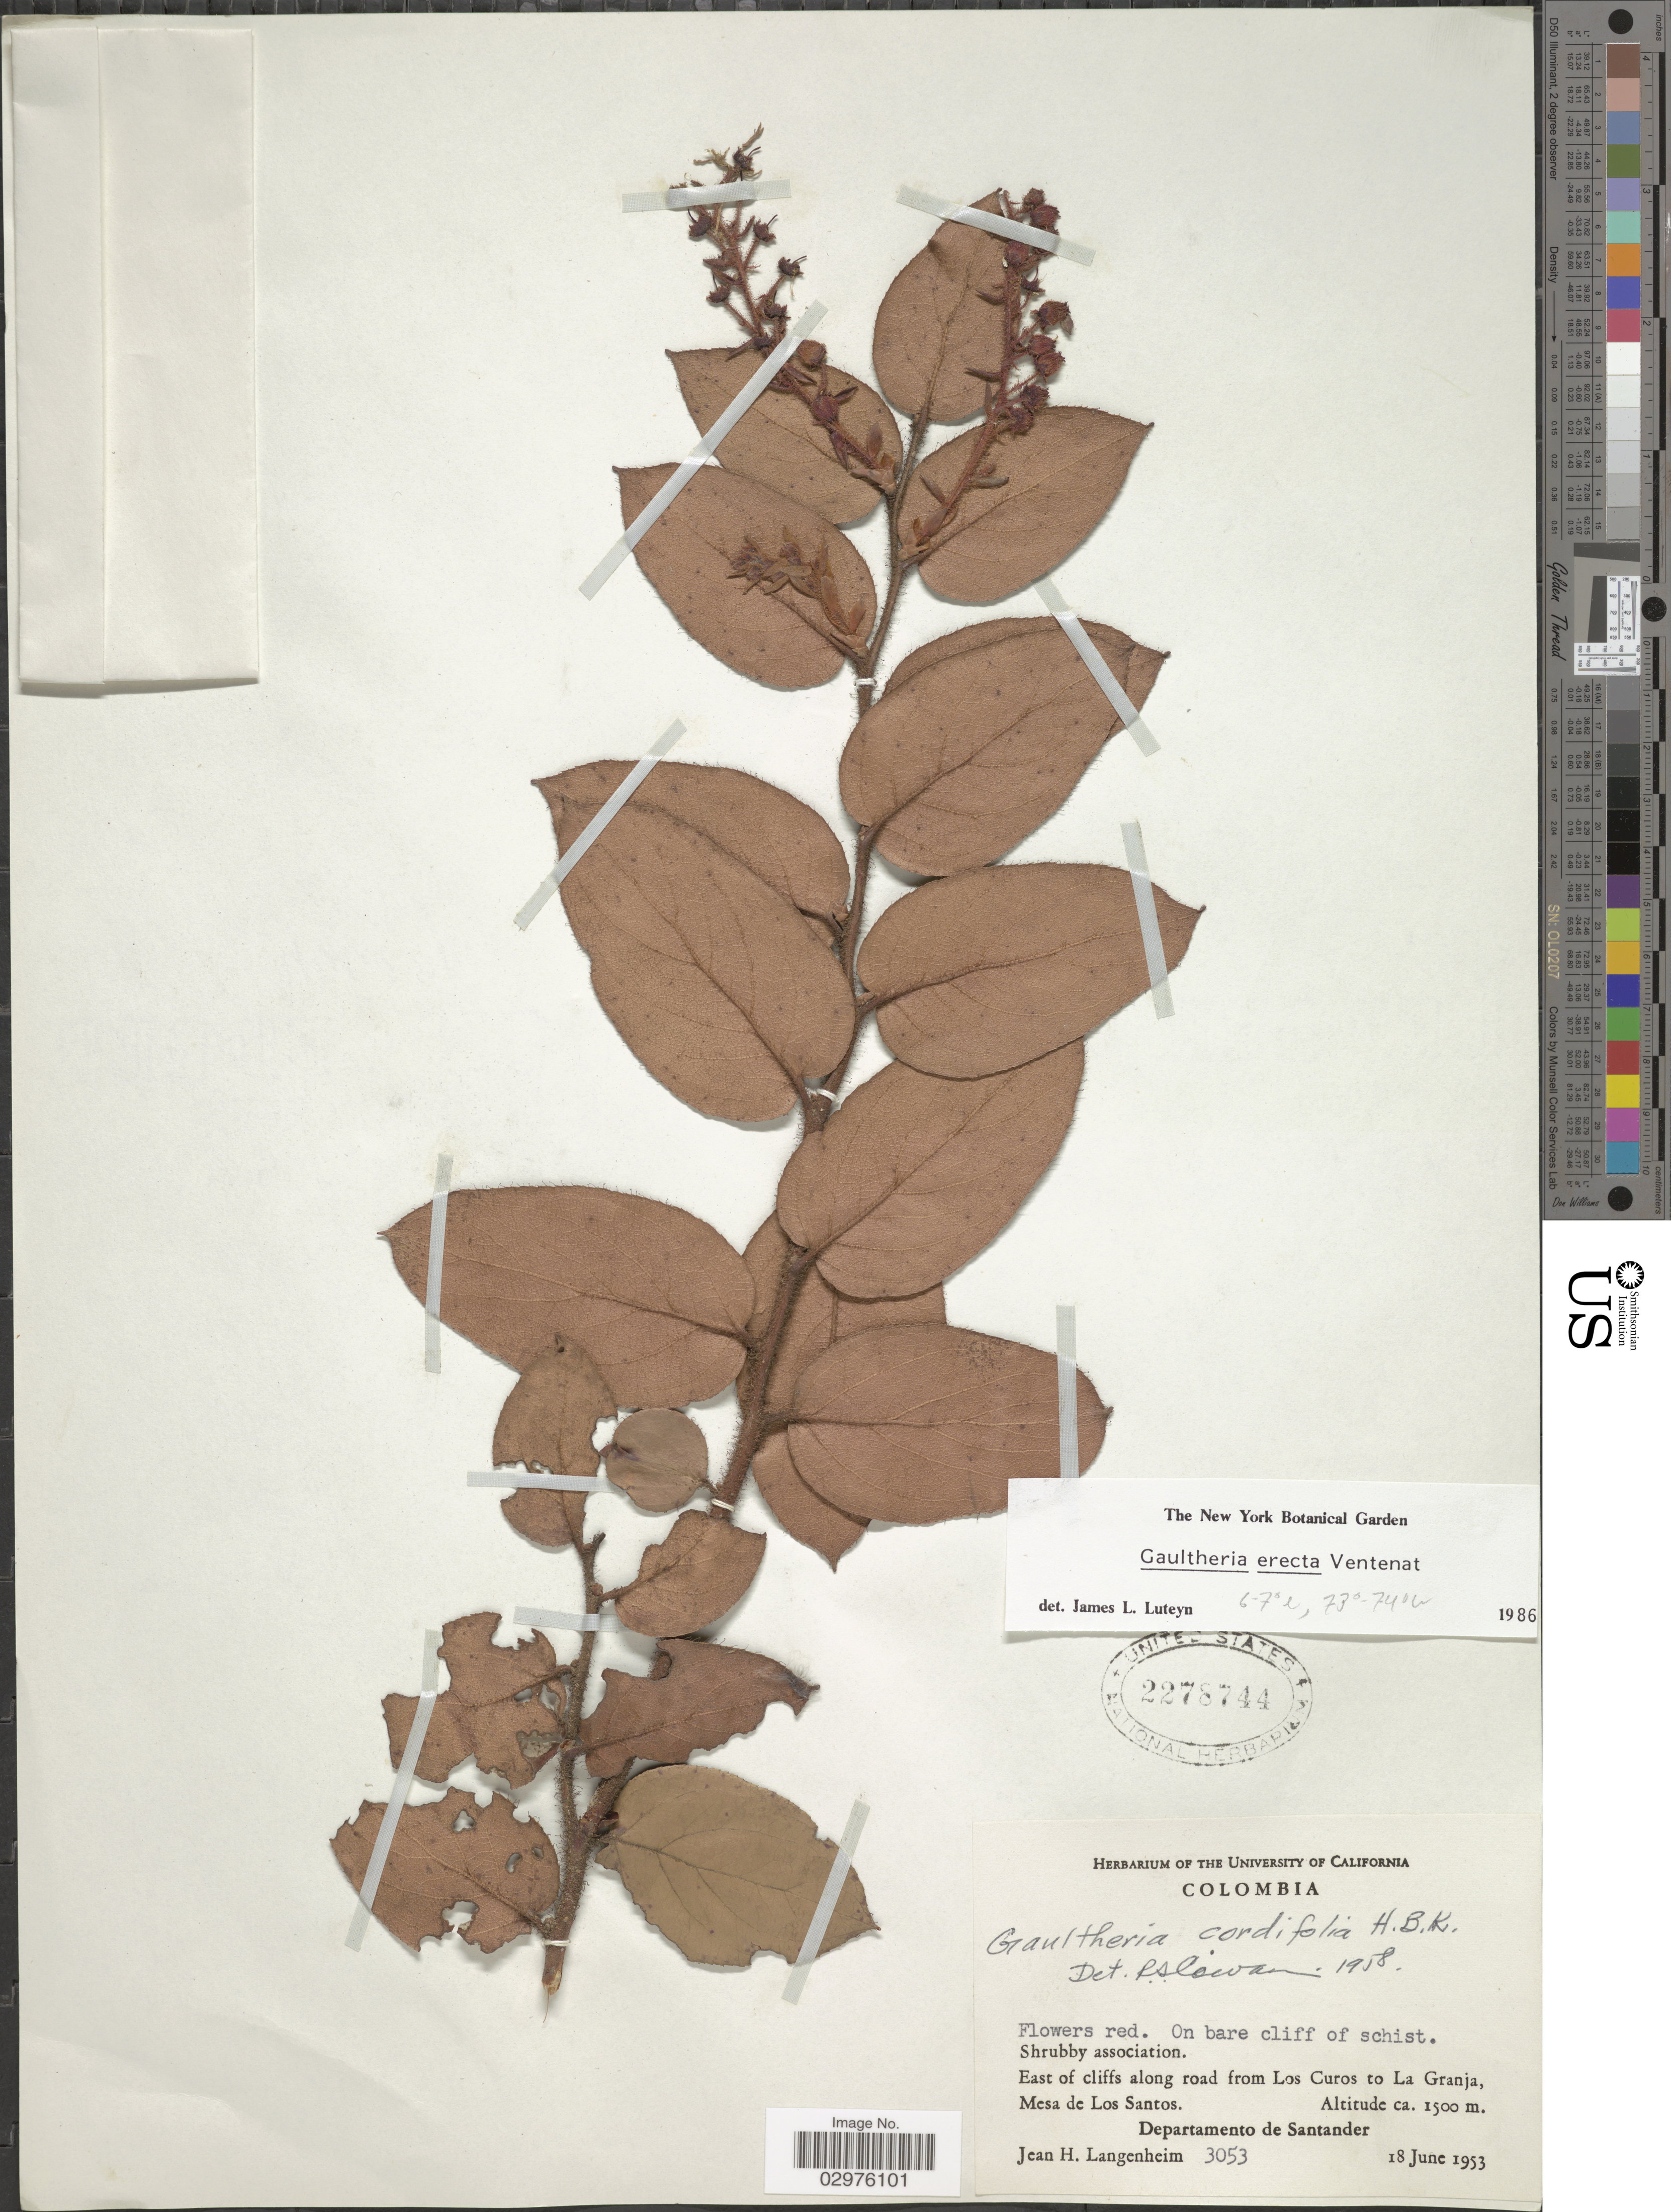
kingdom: Plantae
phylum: Tracheophyta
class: Magnoliopsida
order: Ericales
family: Ericaceae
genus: Gaultheria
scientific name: Gaultheria erecta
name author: Vent.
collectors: J. H. Langenheim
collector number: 3053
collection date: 1953-06-18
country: Colombia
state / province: Santander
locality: East of cliffs along road from Los Curos to La Granja, Mesa de Los Santos. Departamento de Santander.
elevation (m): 1500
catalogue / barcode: US 2278744